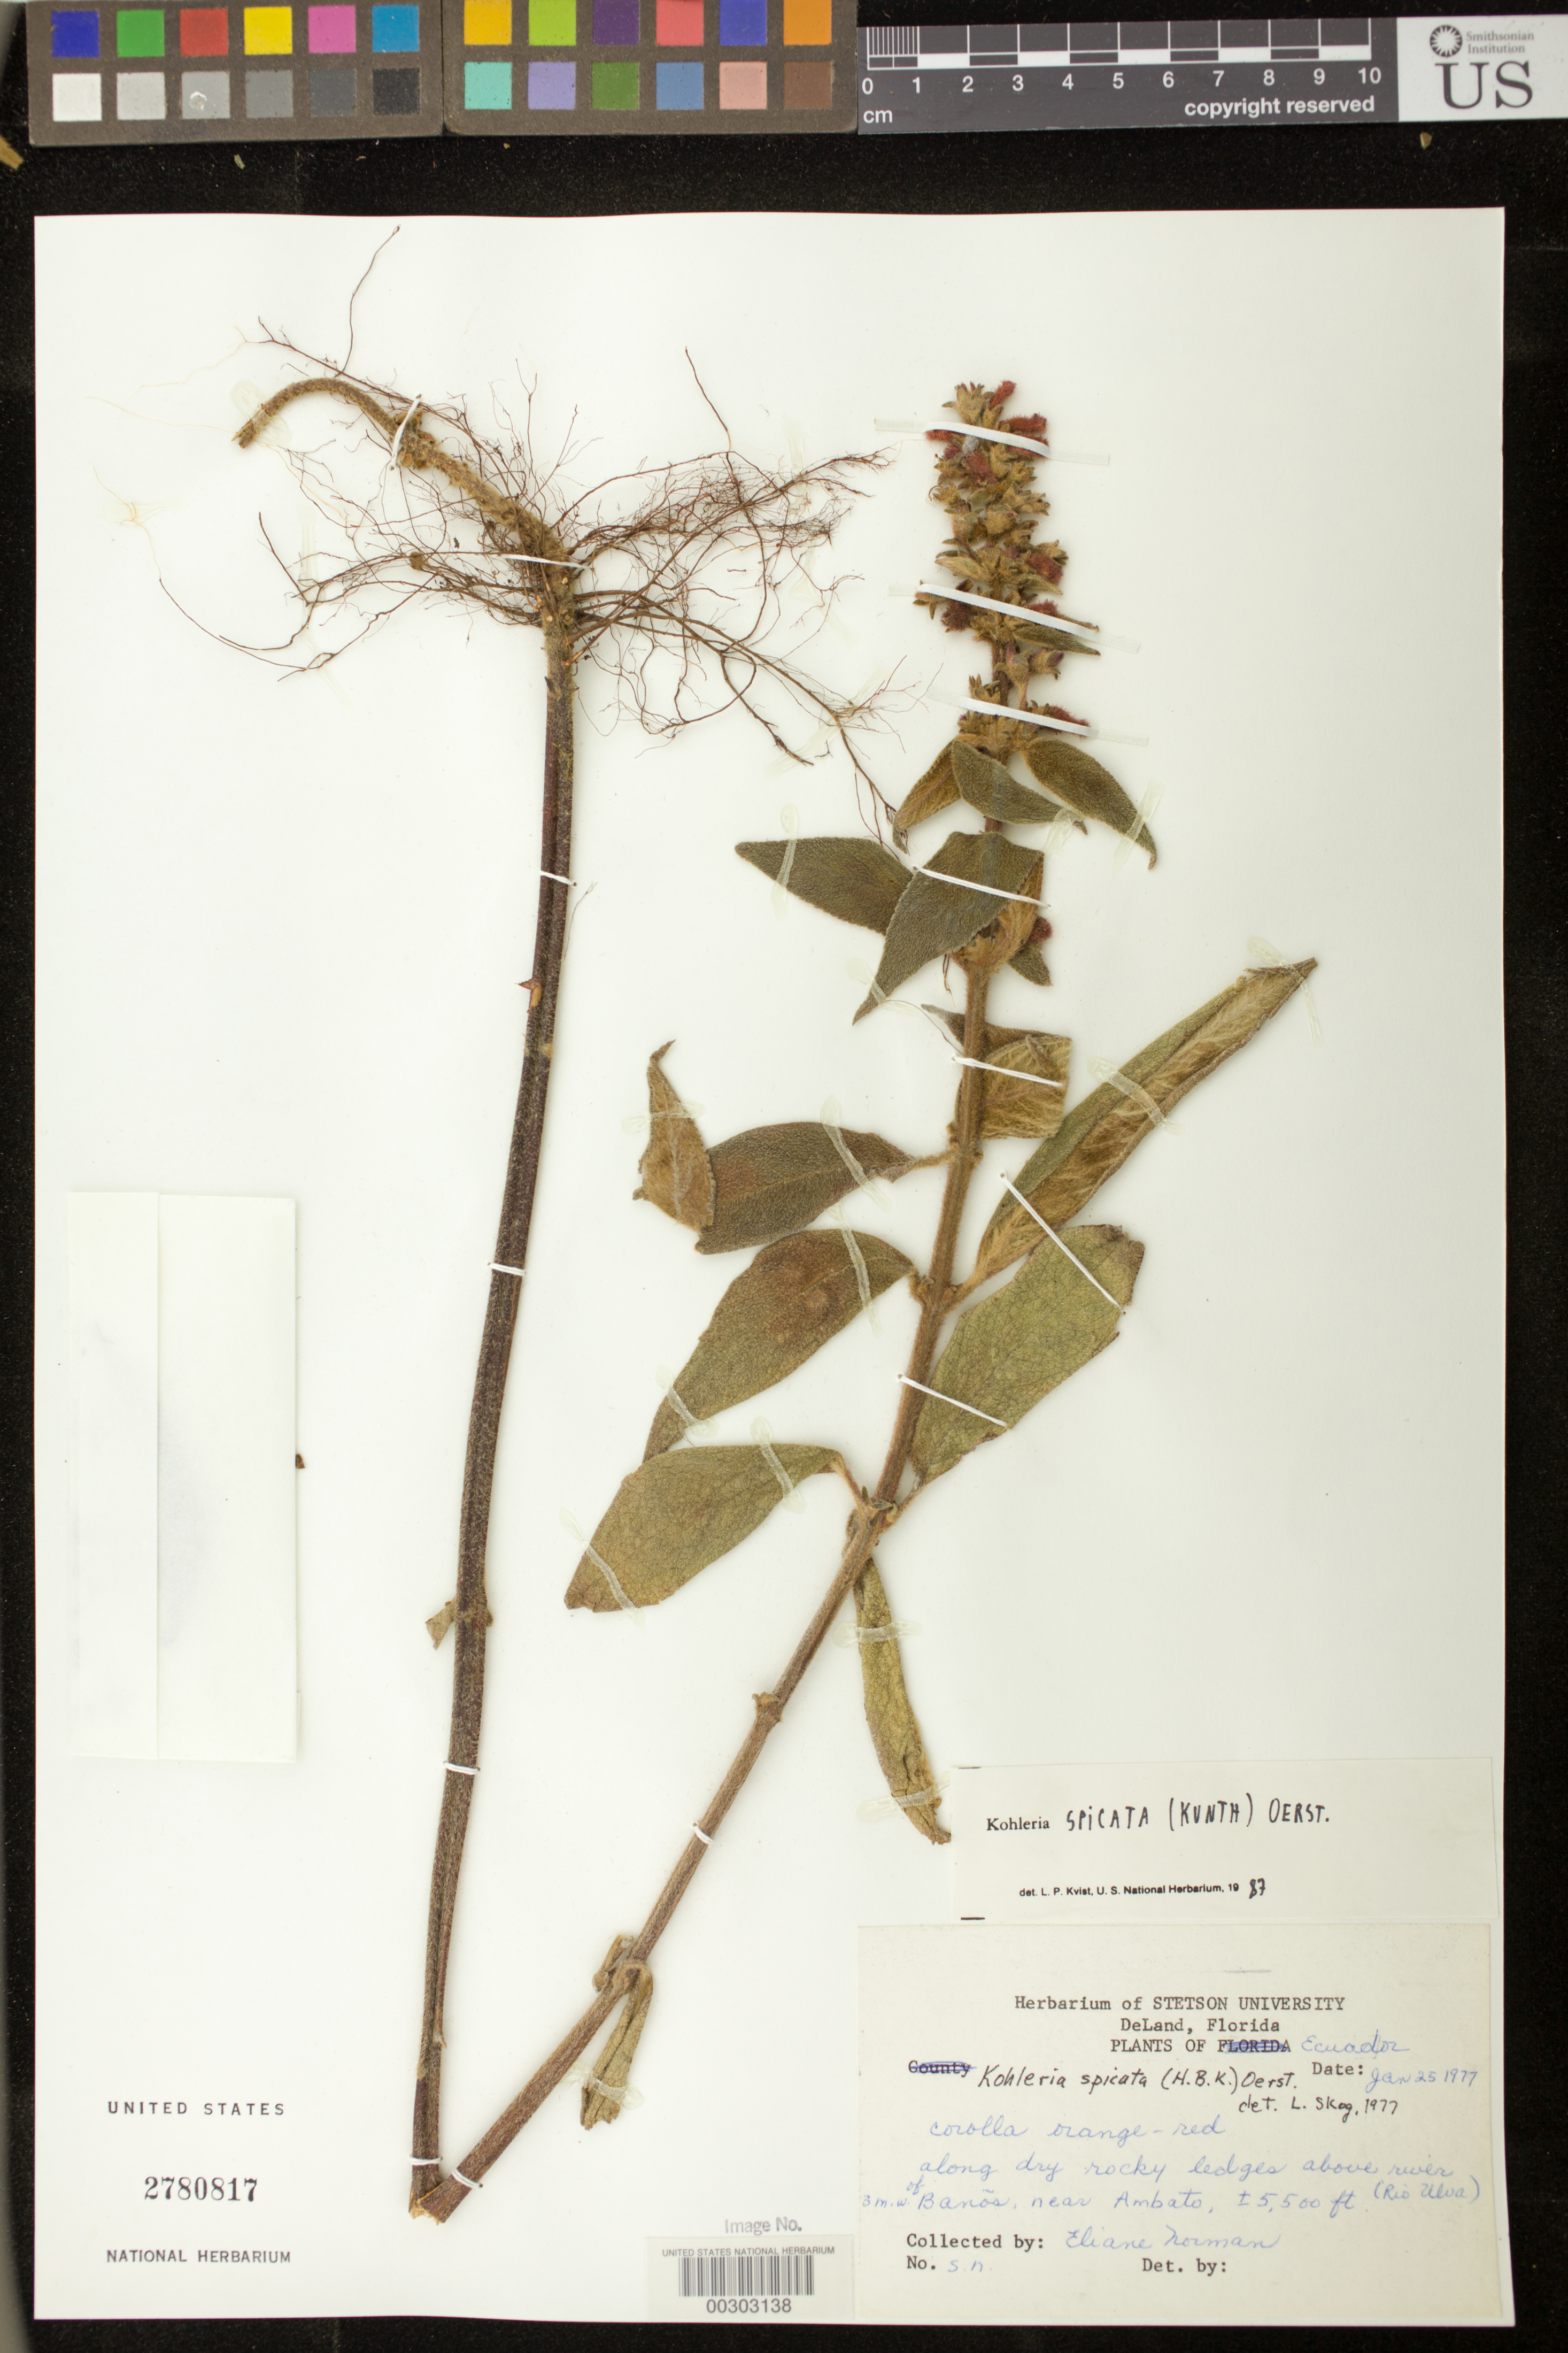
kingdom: Plantae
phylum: Tracheophyta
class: Magnoliopsida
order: Lamiales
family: Gesneriaceae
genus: Kohleria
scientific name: Kohleria spicata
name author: (Kunth) Oerst.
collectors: E. Norman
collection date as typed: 25 Jan 1977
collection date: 1977-01-25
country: Ecuador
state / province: Tungurahua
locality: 3 m W of Banos, near Ambato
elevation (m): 1676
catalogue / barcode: US 2780817